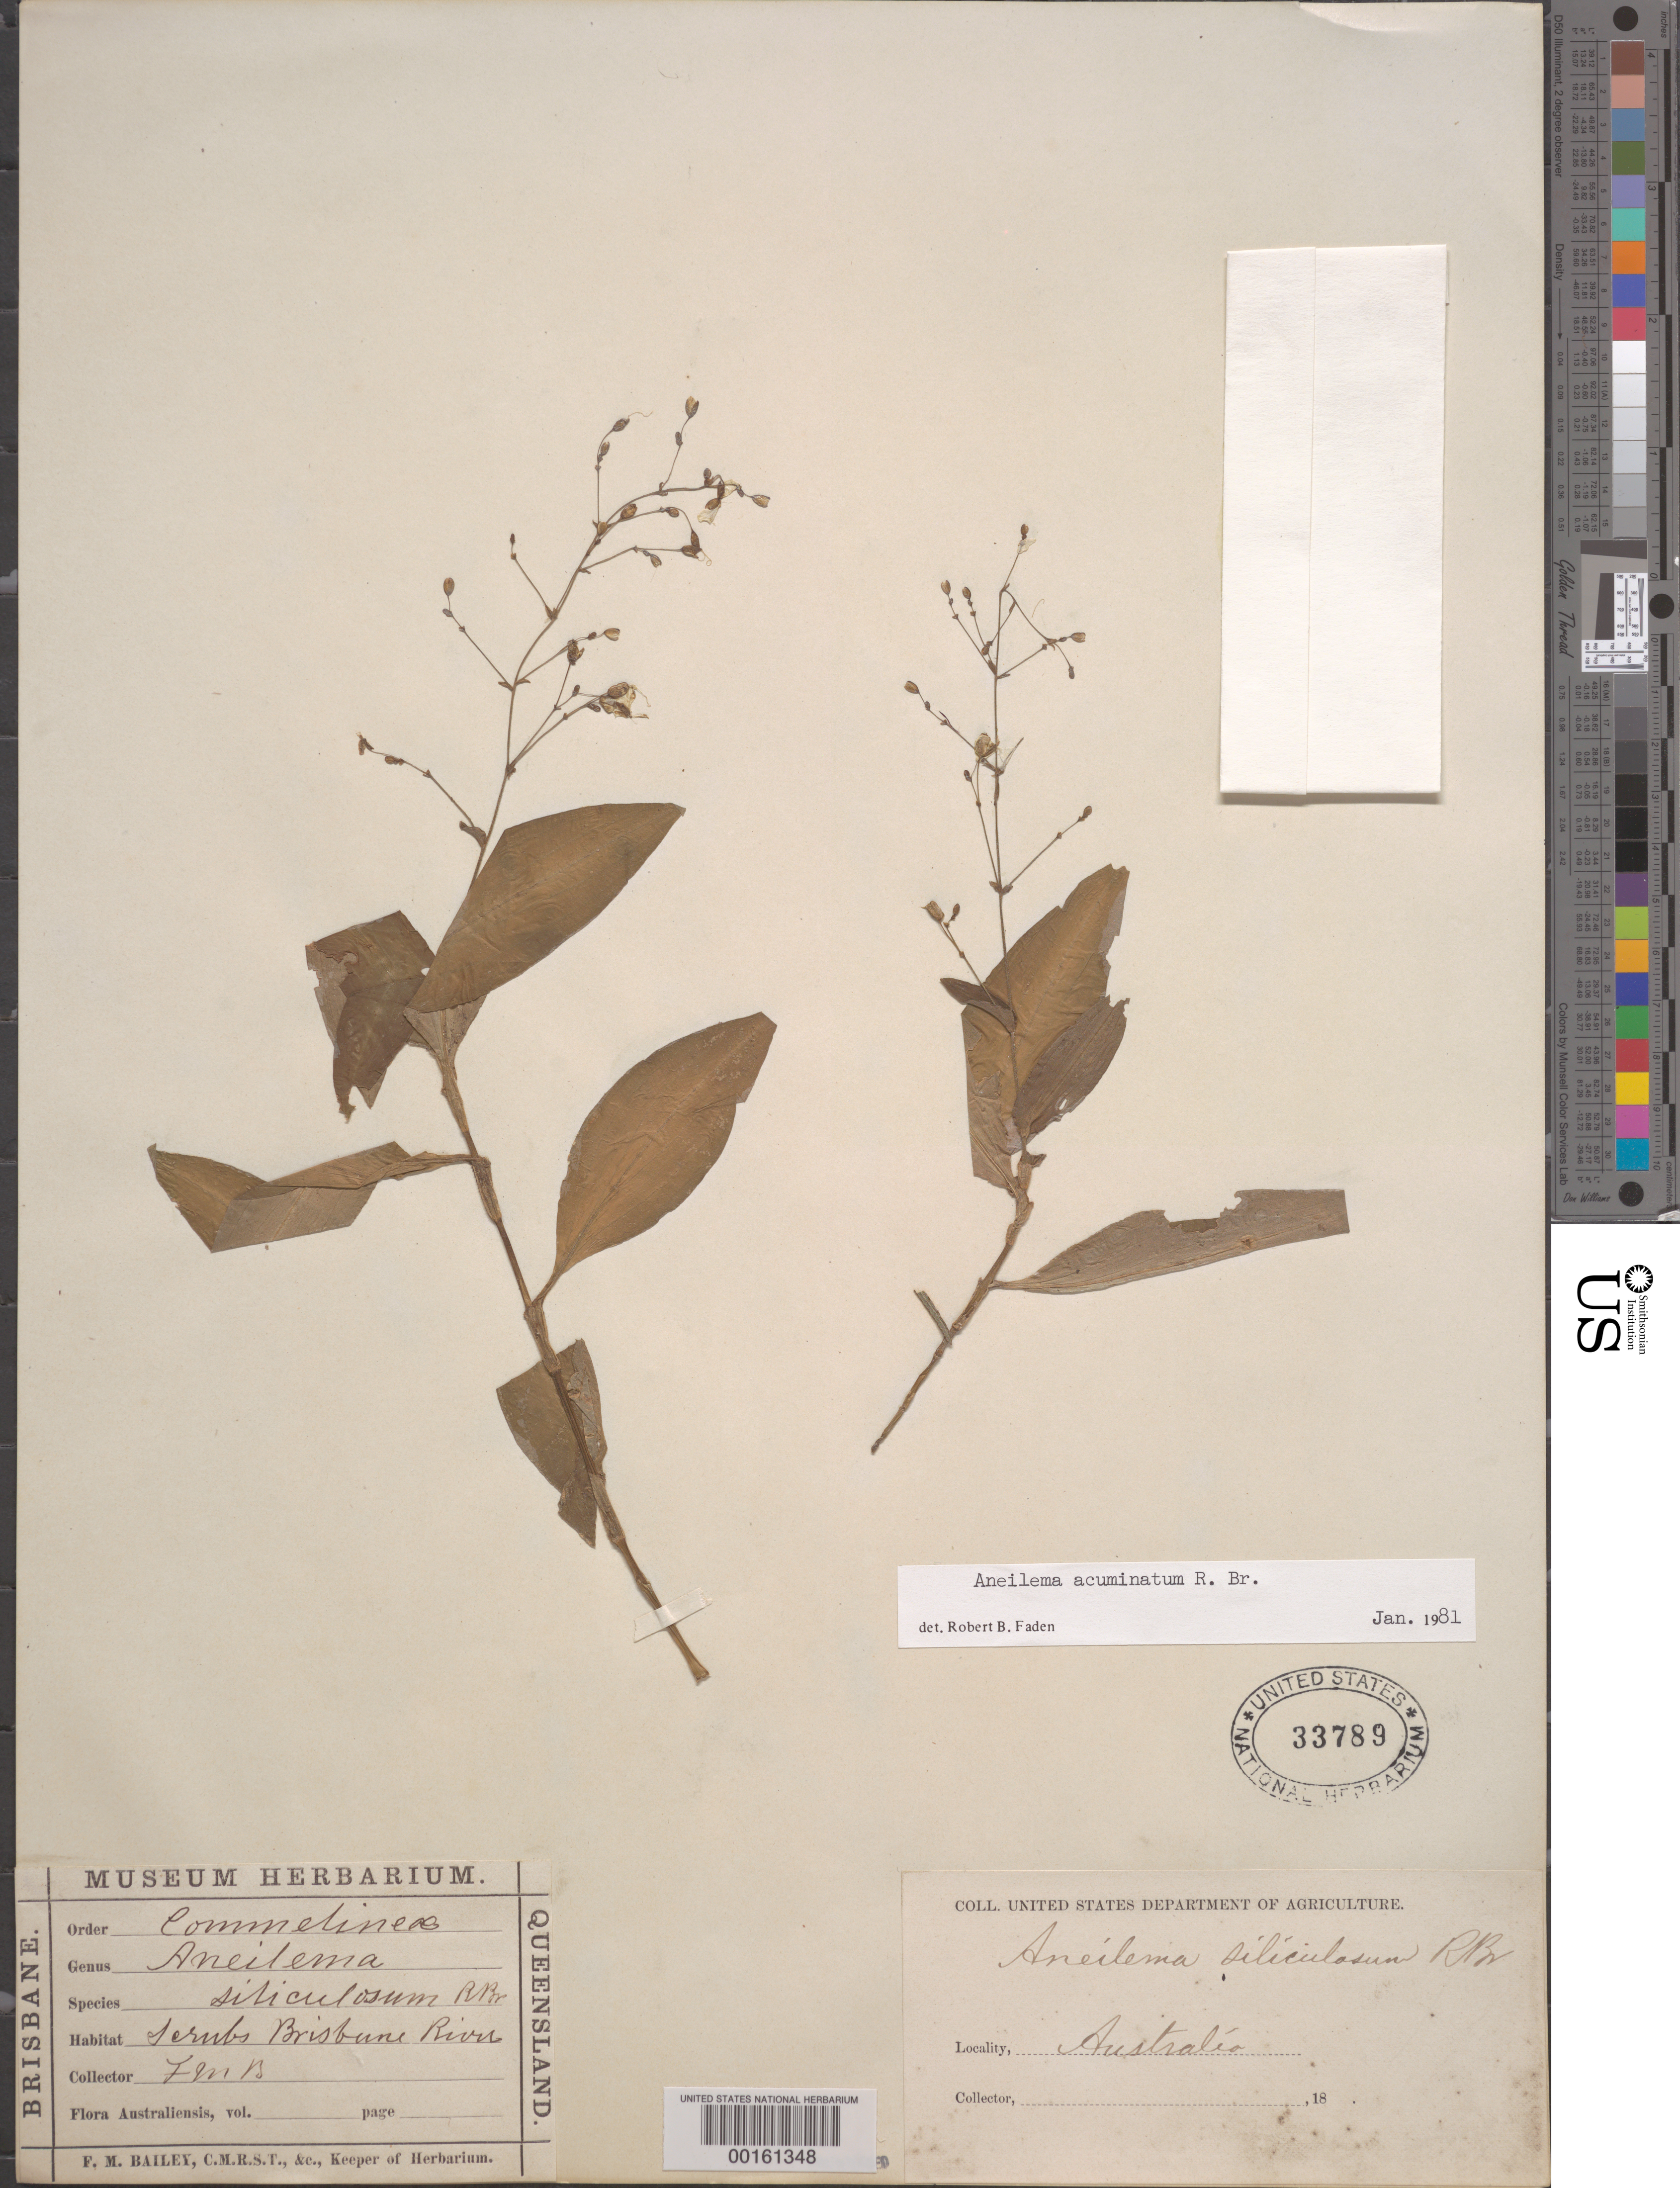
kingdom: Plantae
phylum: Tracheophyta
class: Liliopsida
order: Commelinales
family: Commelinaceae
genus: Aneilema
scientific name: Aneilema acuminatum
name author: R. Br.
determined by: Faden, Robert B., (US), Smithsonian Institution - National Museum of Natural History (UNITED STATES)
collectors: Fanb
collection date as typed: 18--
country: Australia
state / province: Queensland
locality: Brisbane river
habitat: Riverbank shrubs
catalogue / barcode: US 33789